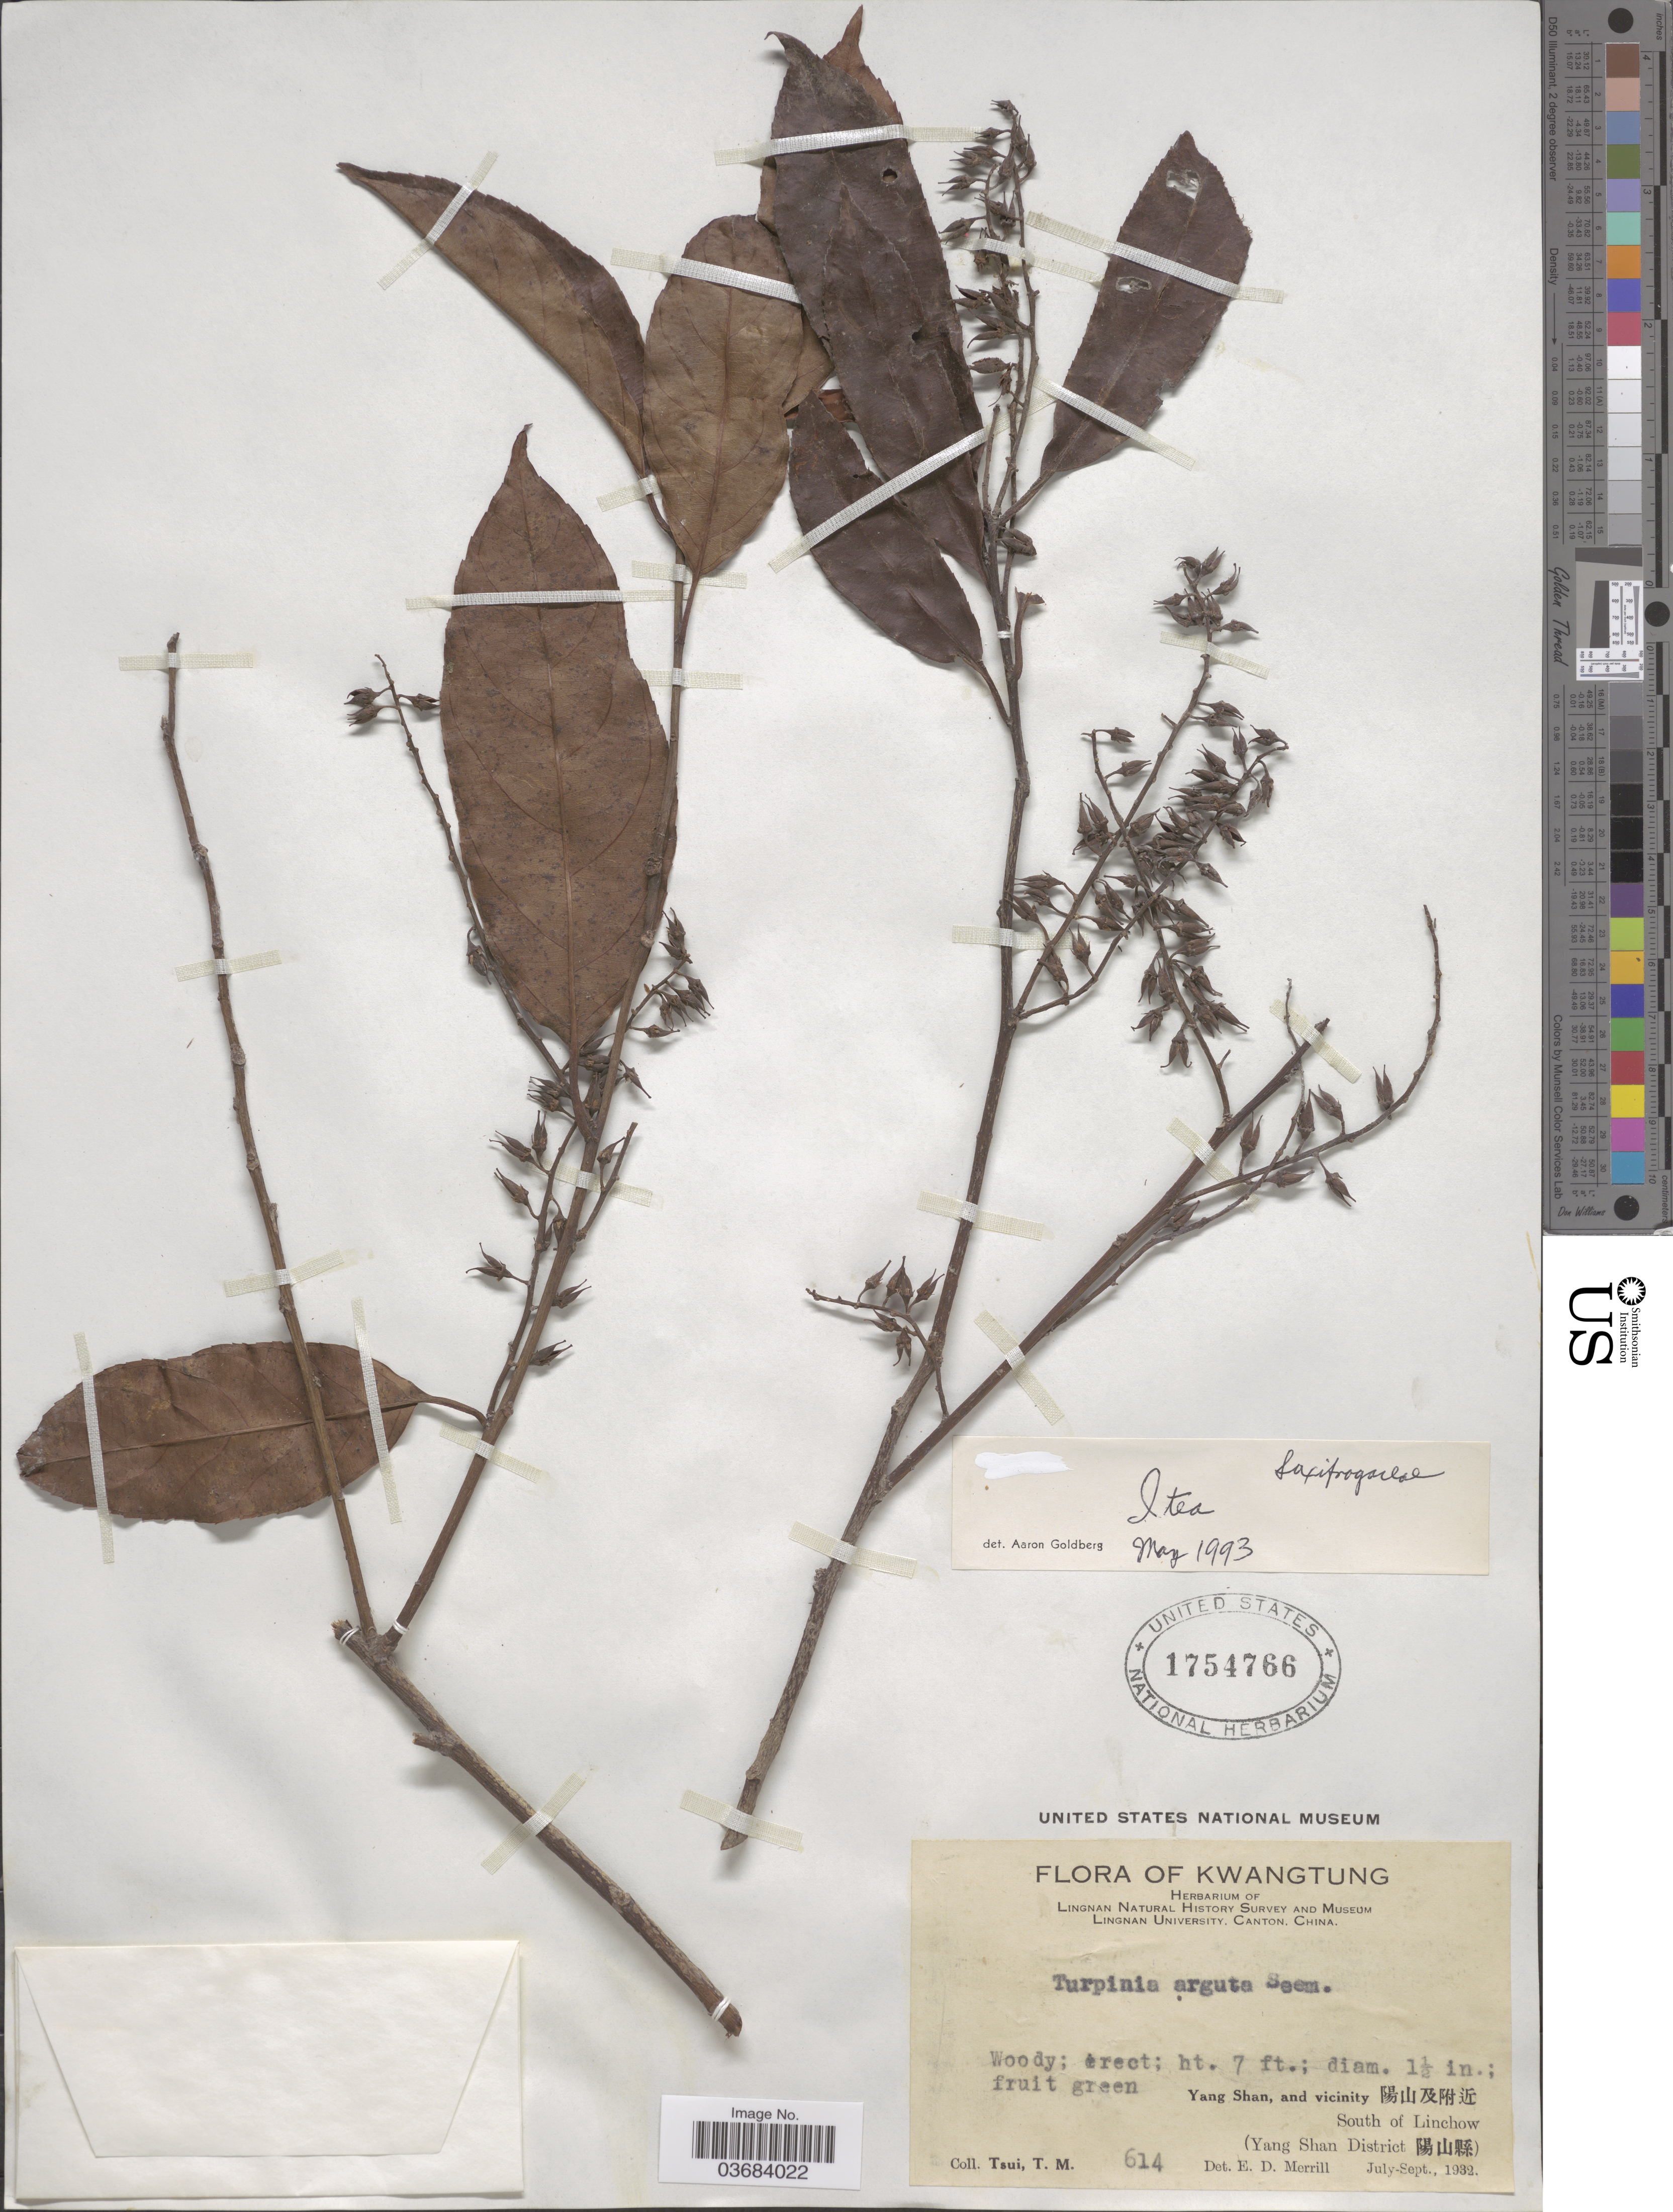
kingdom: Plantae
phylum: Tracheophyta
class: Magnoliopsida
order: Saxifragales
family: Iteaceae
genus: Itea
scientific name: Itea sp.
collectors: T. Tsui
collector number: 614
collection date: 1932-07/1932-09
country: China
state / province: Guangdong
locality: Kwangtung. Yang Shan, and vicinity X. South of Linchow (Yang Shan District X).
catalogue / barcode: US 1754766